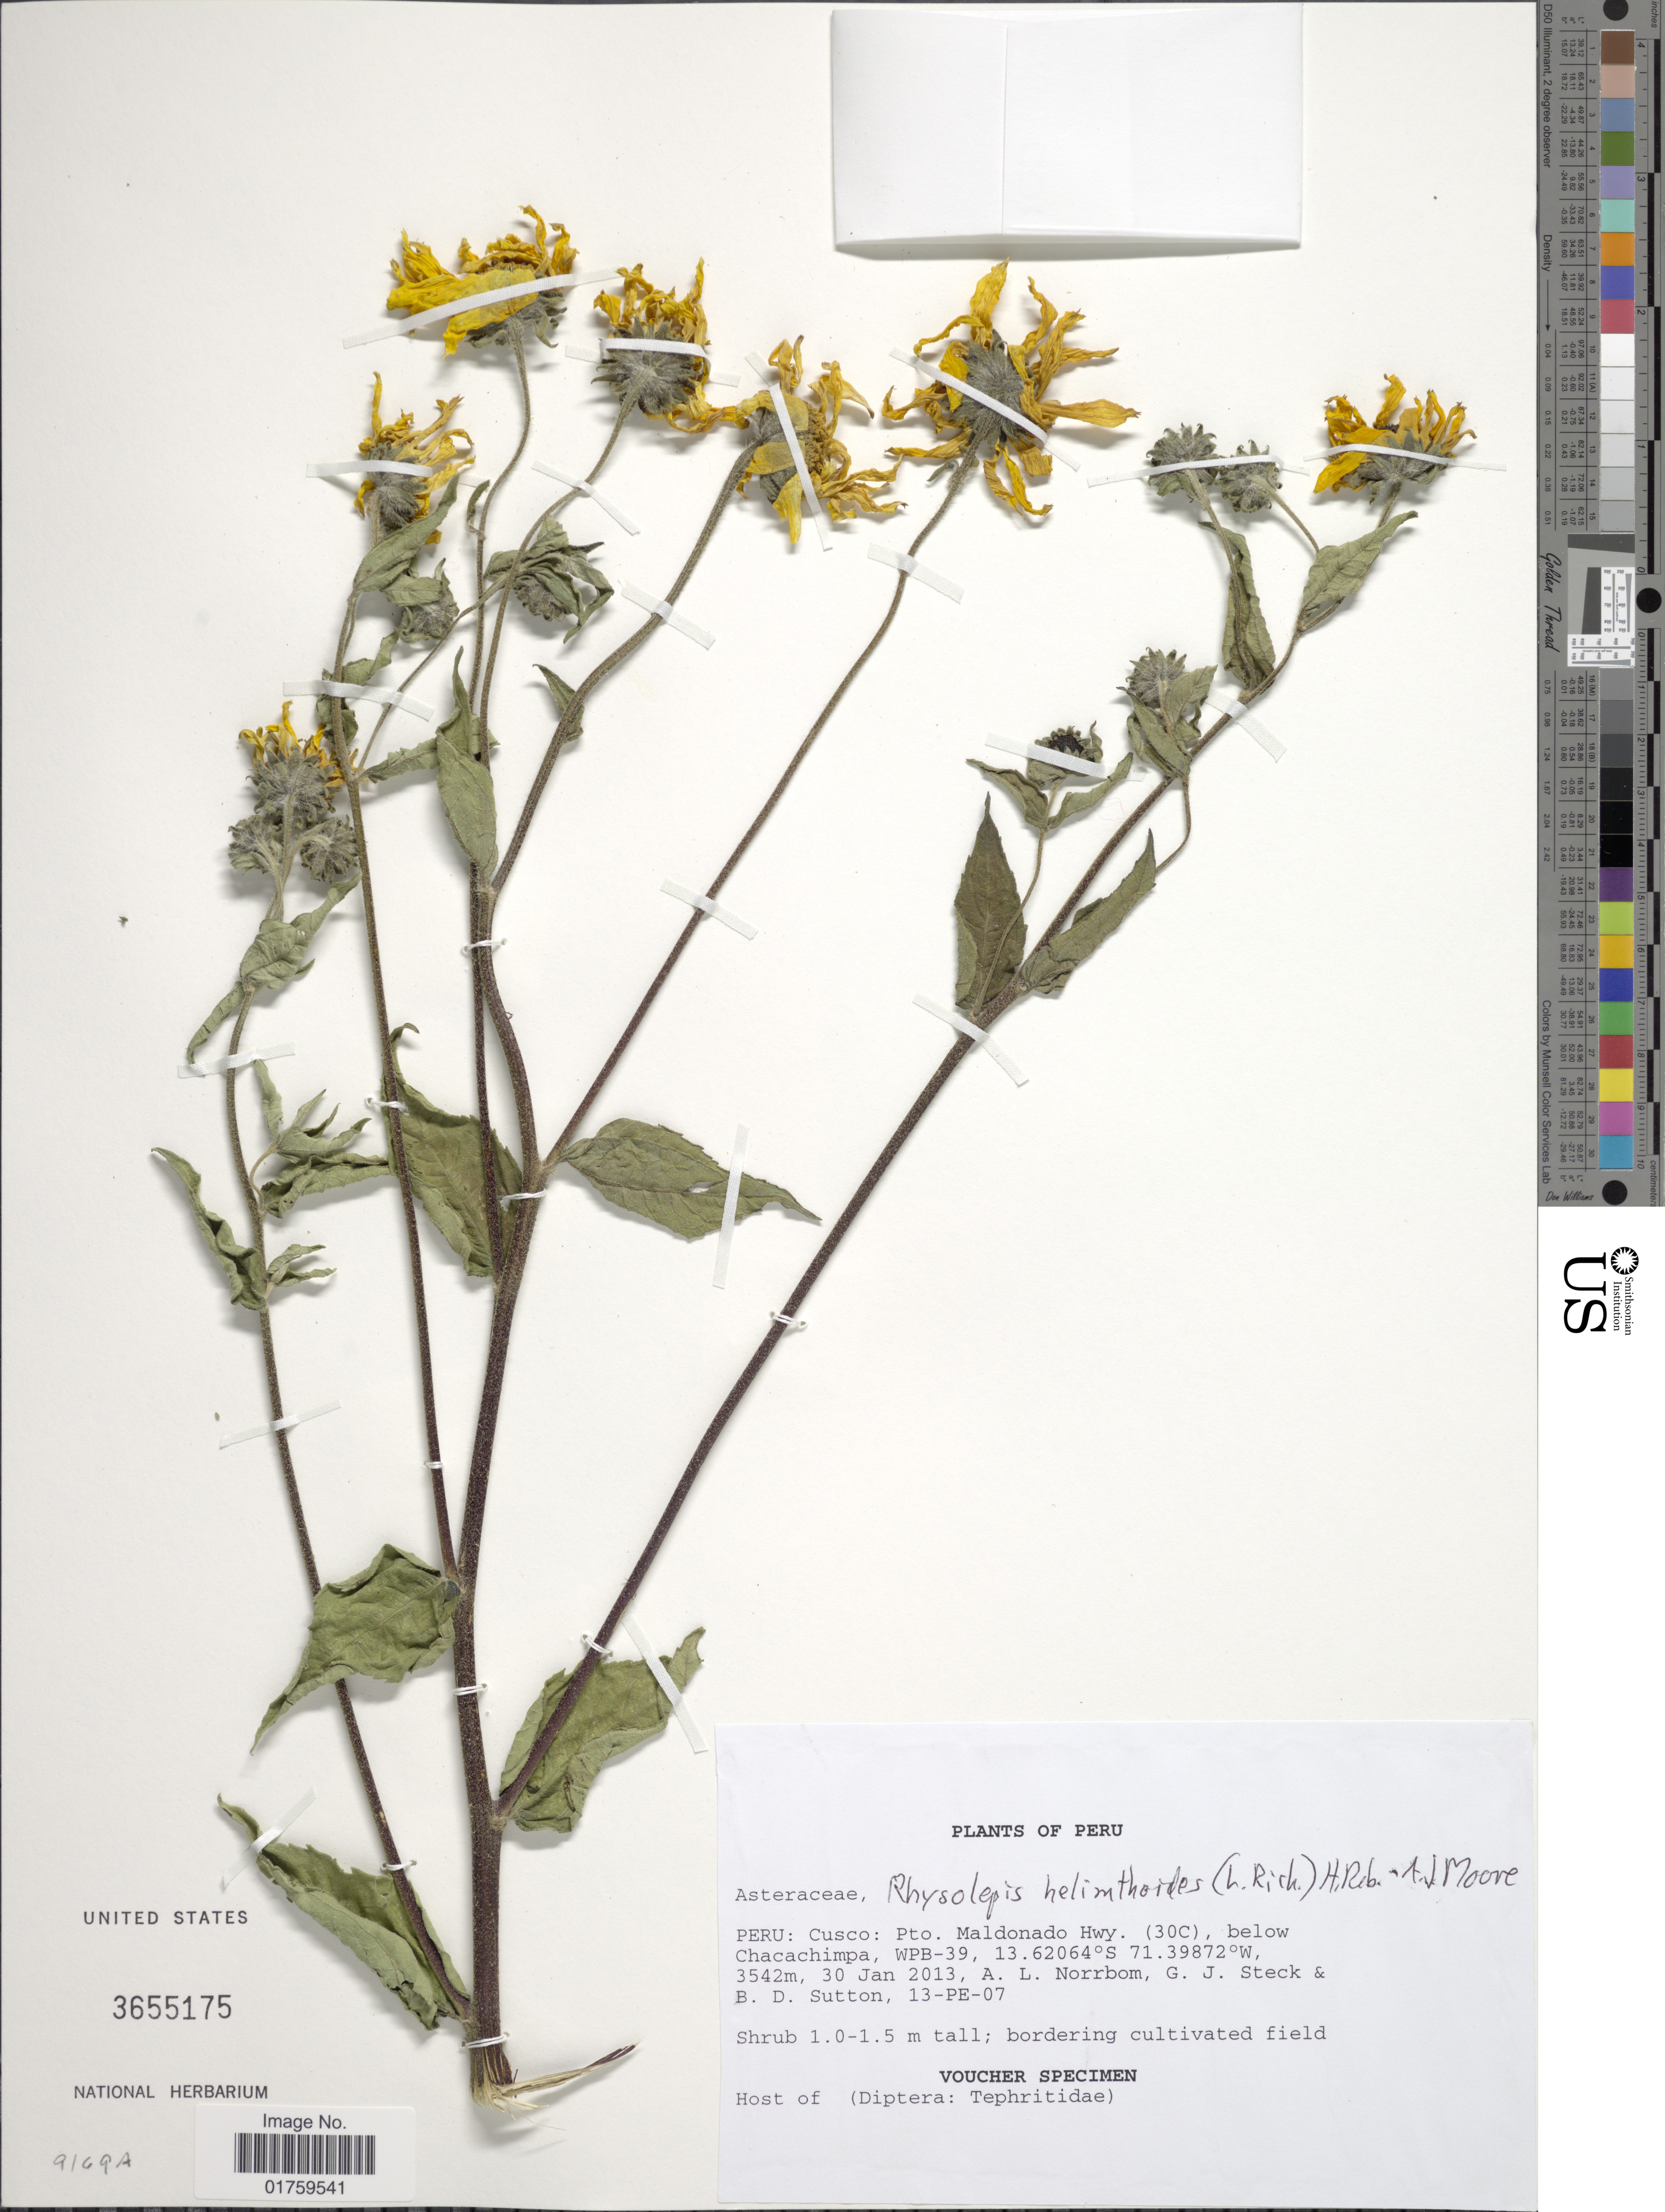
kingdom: Plantae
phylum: Tracheophyta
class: Magnoliopsida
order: Asterales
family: Asteraceae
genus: Rhysolepis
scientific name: Rhysolepis helianthoides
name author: (Rich.) A.J. Moore & H. Rob.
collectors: A. L. Norrbom, G. Steck & B. Sutton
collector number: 13-PE-07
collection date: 2013-01-30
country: Peru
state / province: Cusco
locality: Peru: Cusco: Pto. Maldonado Hwy. (30C), below Chacachimpa, WPB-39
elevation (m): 3542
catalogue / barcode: US 3655175